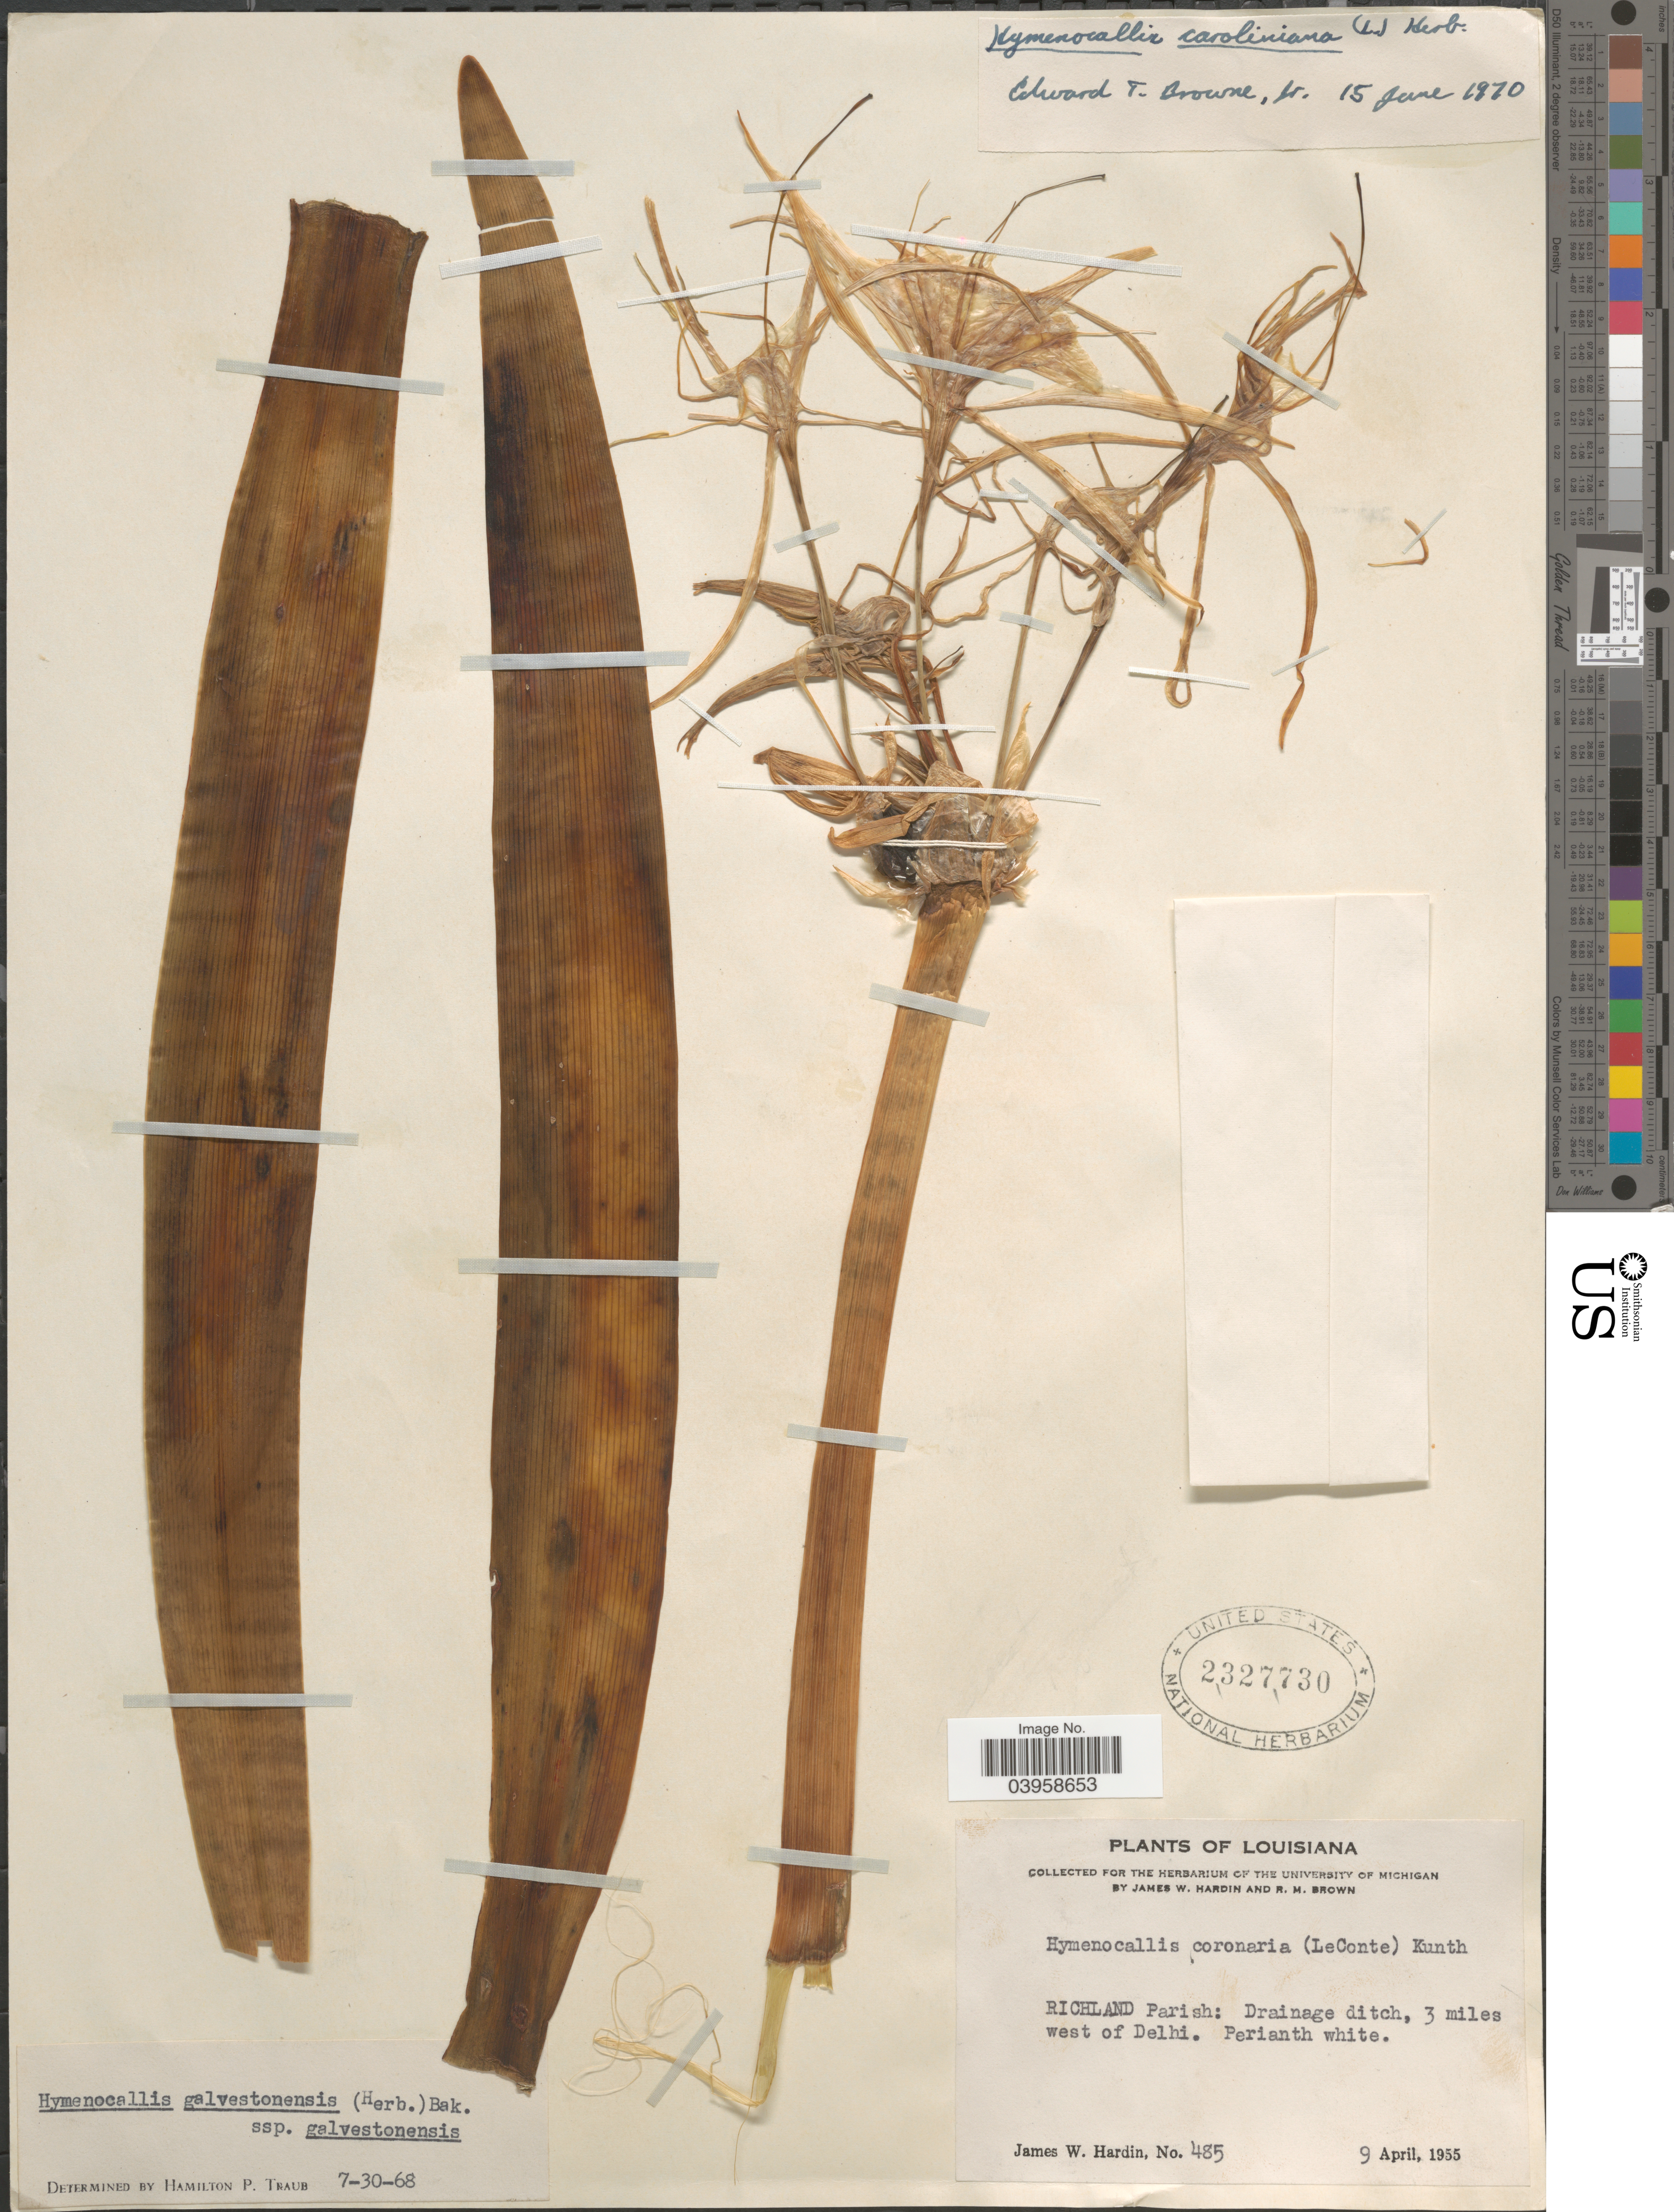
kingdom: Plantae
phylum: Tracheophyta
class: Liliopsida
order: Asparagales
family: Amaryllidaceae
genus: Hymenocallis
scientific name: Hymenocallis caroliniana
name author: (L.) Herb.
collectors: J. W. Hardin & R. Brown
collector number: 485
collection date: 1955-04-09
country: United States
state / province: Louisiana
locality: Richland Parish: Drainage ditch, 3 miles west of Delhi.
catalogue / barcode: US 2327730